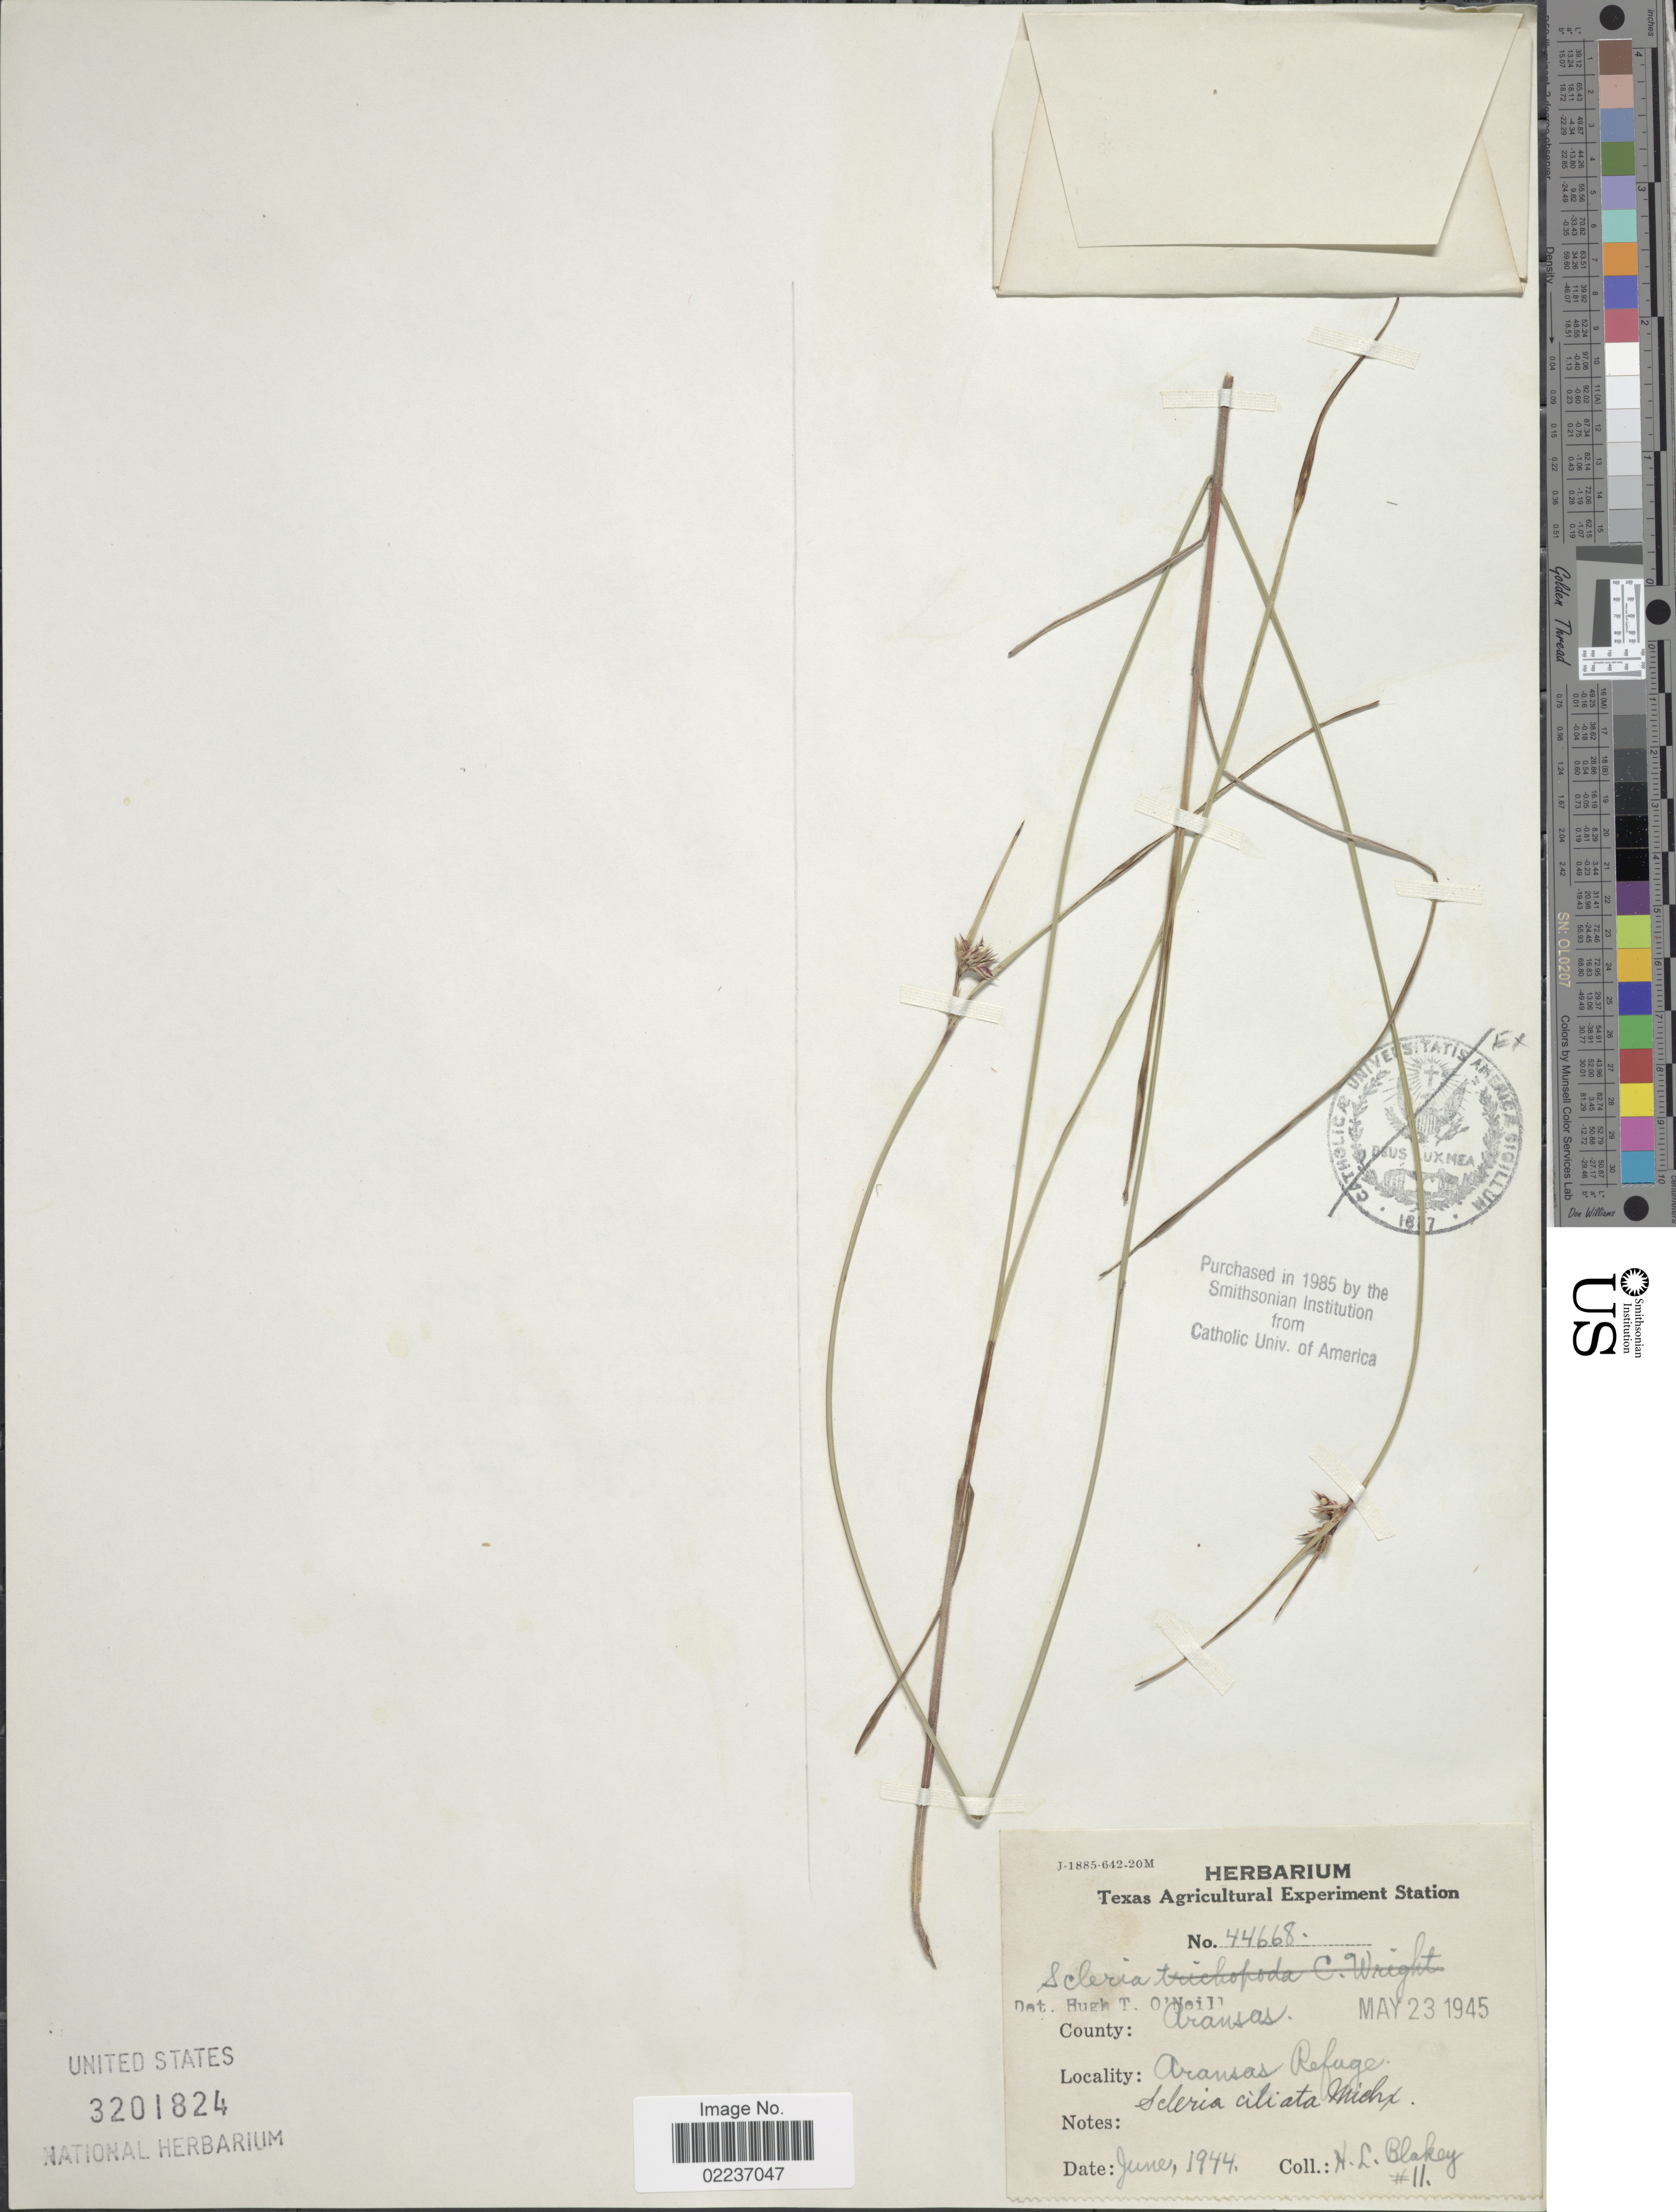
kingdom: Plantae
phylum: Tracheophyta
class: Liliopsida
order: Poales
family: Cyperaceae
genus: Scleria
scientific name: Scleria ciliata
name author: Michx.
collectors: H. Blakey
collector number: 11/44668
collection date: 1944-06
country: United States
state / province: Texas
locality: County: Aransas, Aransas County, Refuge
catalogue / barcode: US 3201824